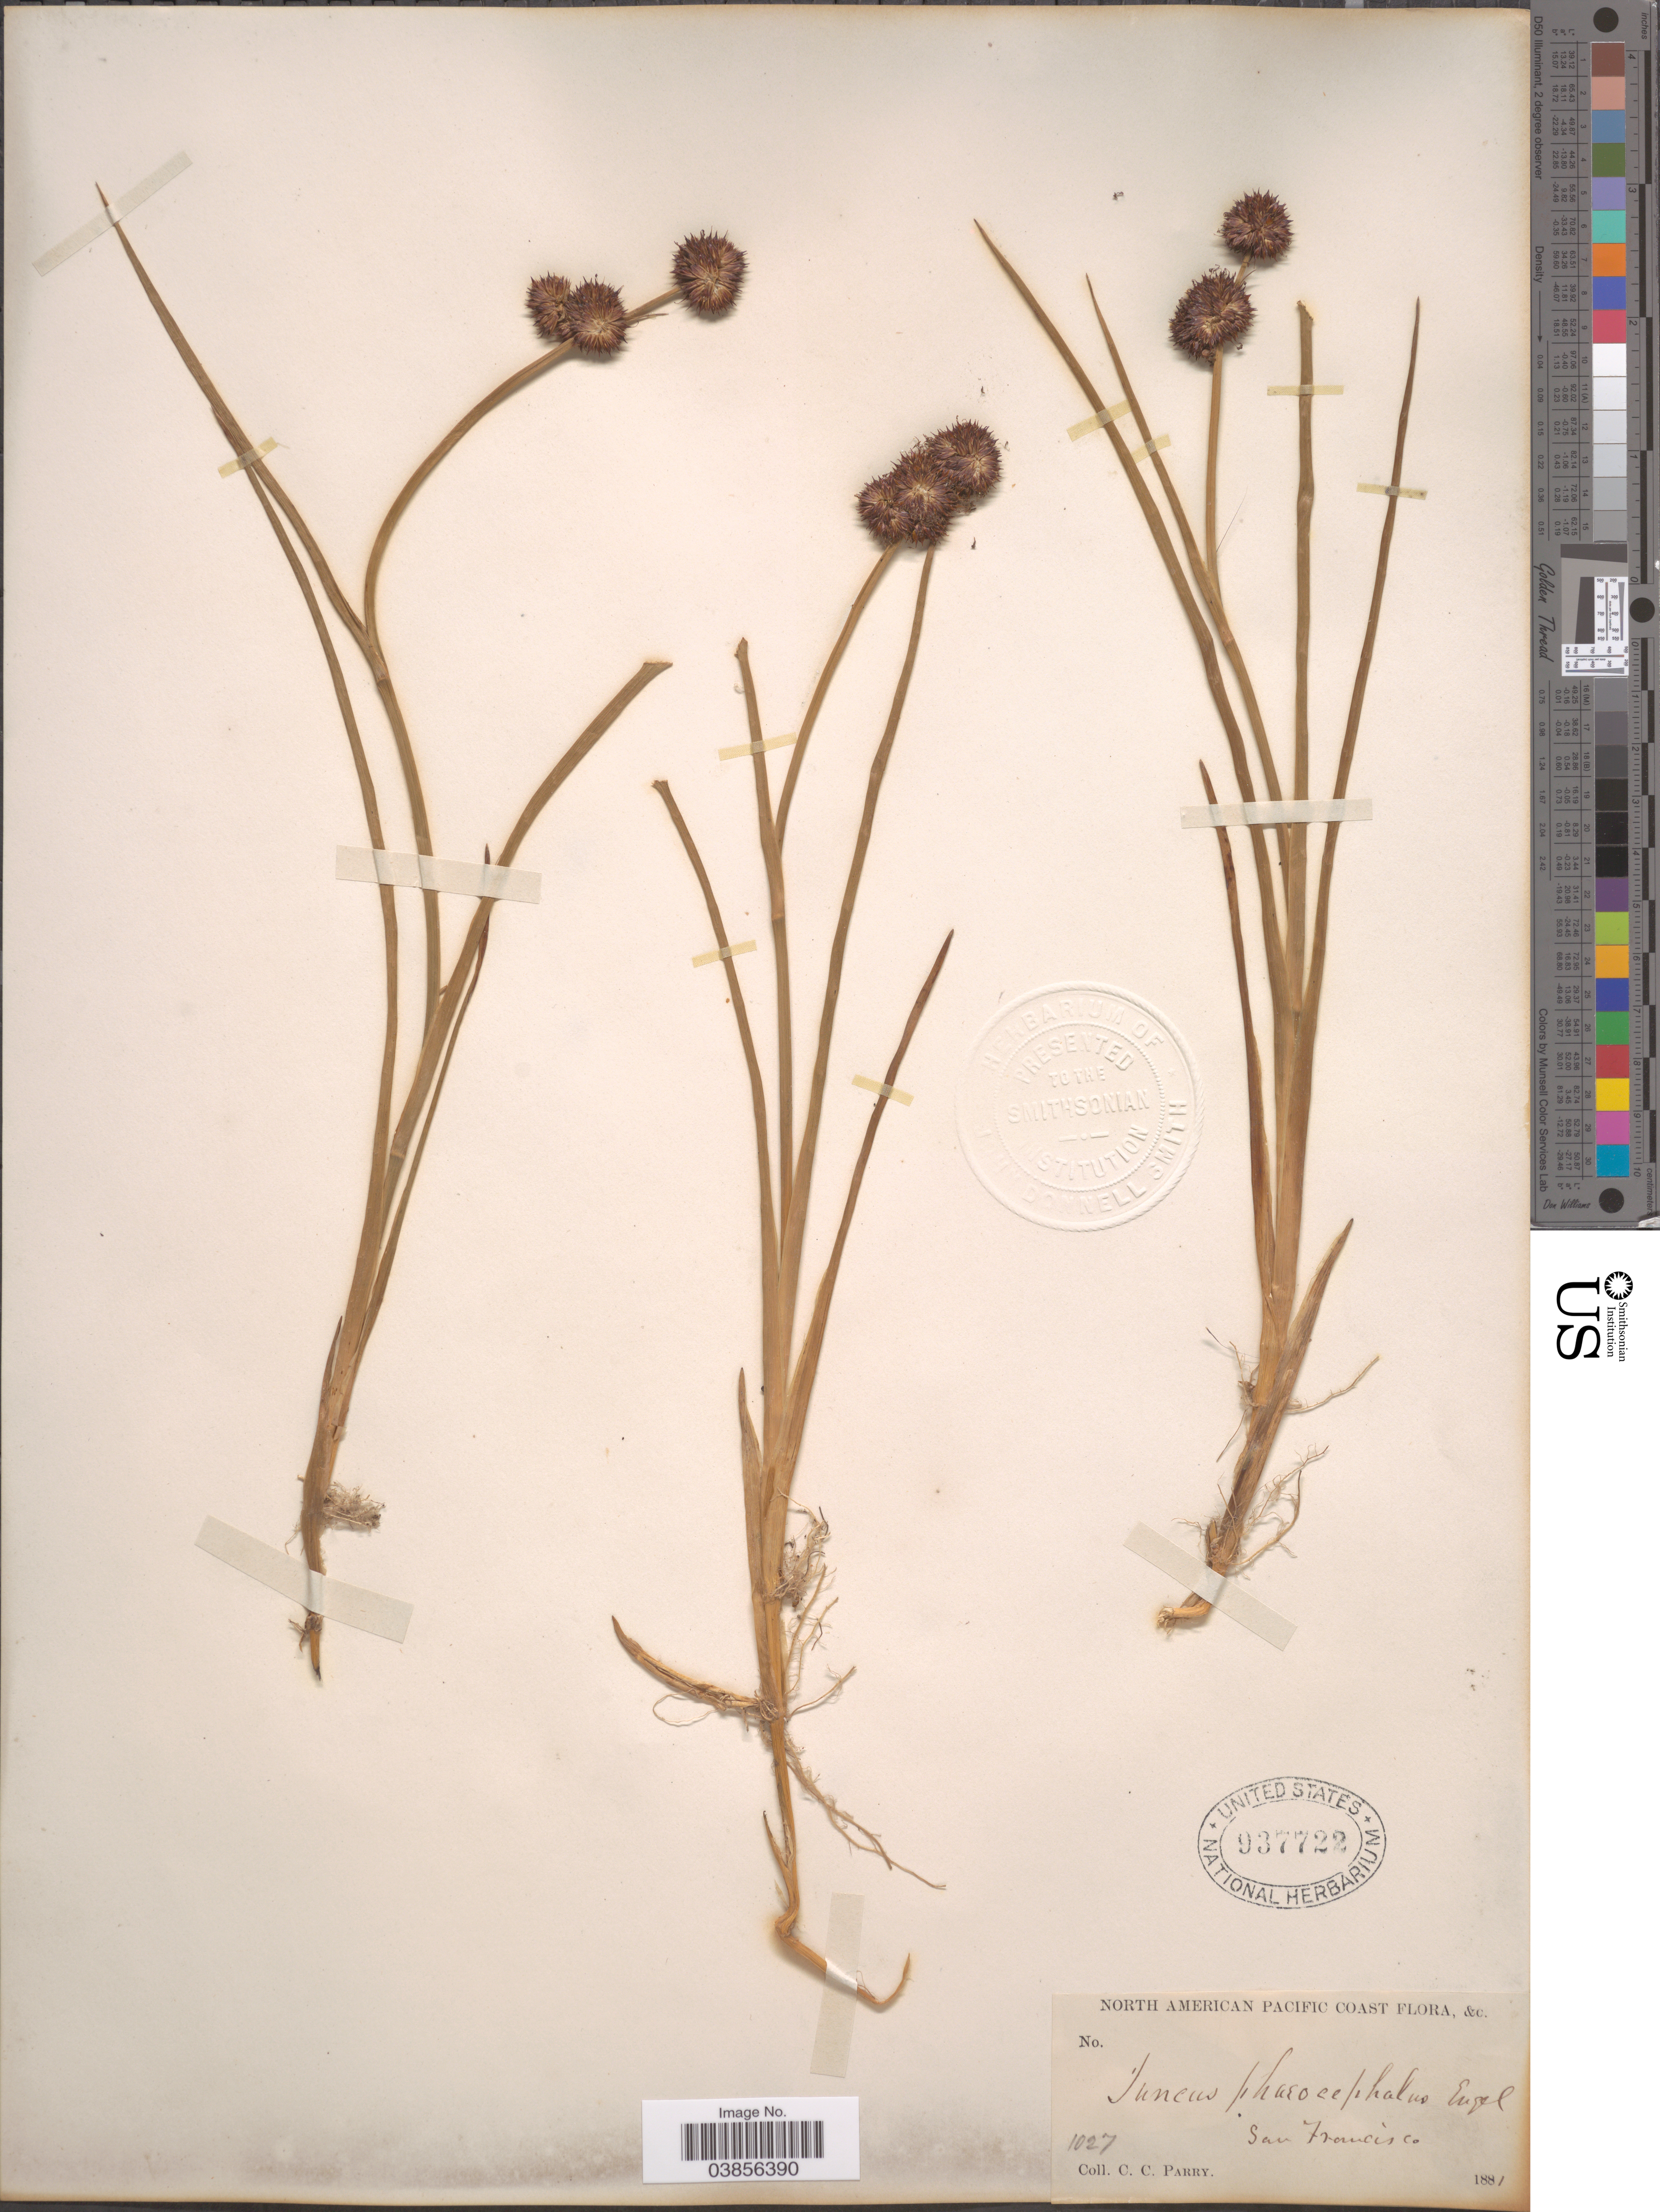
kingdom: Plantae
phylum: Tracheophyta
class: Liliopsida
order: Poales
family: Juncaceae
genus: Juncus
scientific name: Juncus phaeocephalus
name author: Engelm.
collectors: C. C. Parry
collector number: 1027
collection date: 1881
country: United States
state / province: California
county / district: San Francisco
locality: North American Pacific Coast. San Francisco co.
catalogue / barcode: US 937722